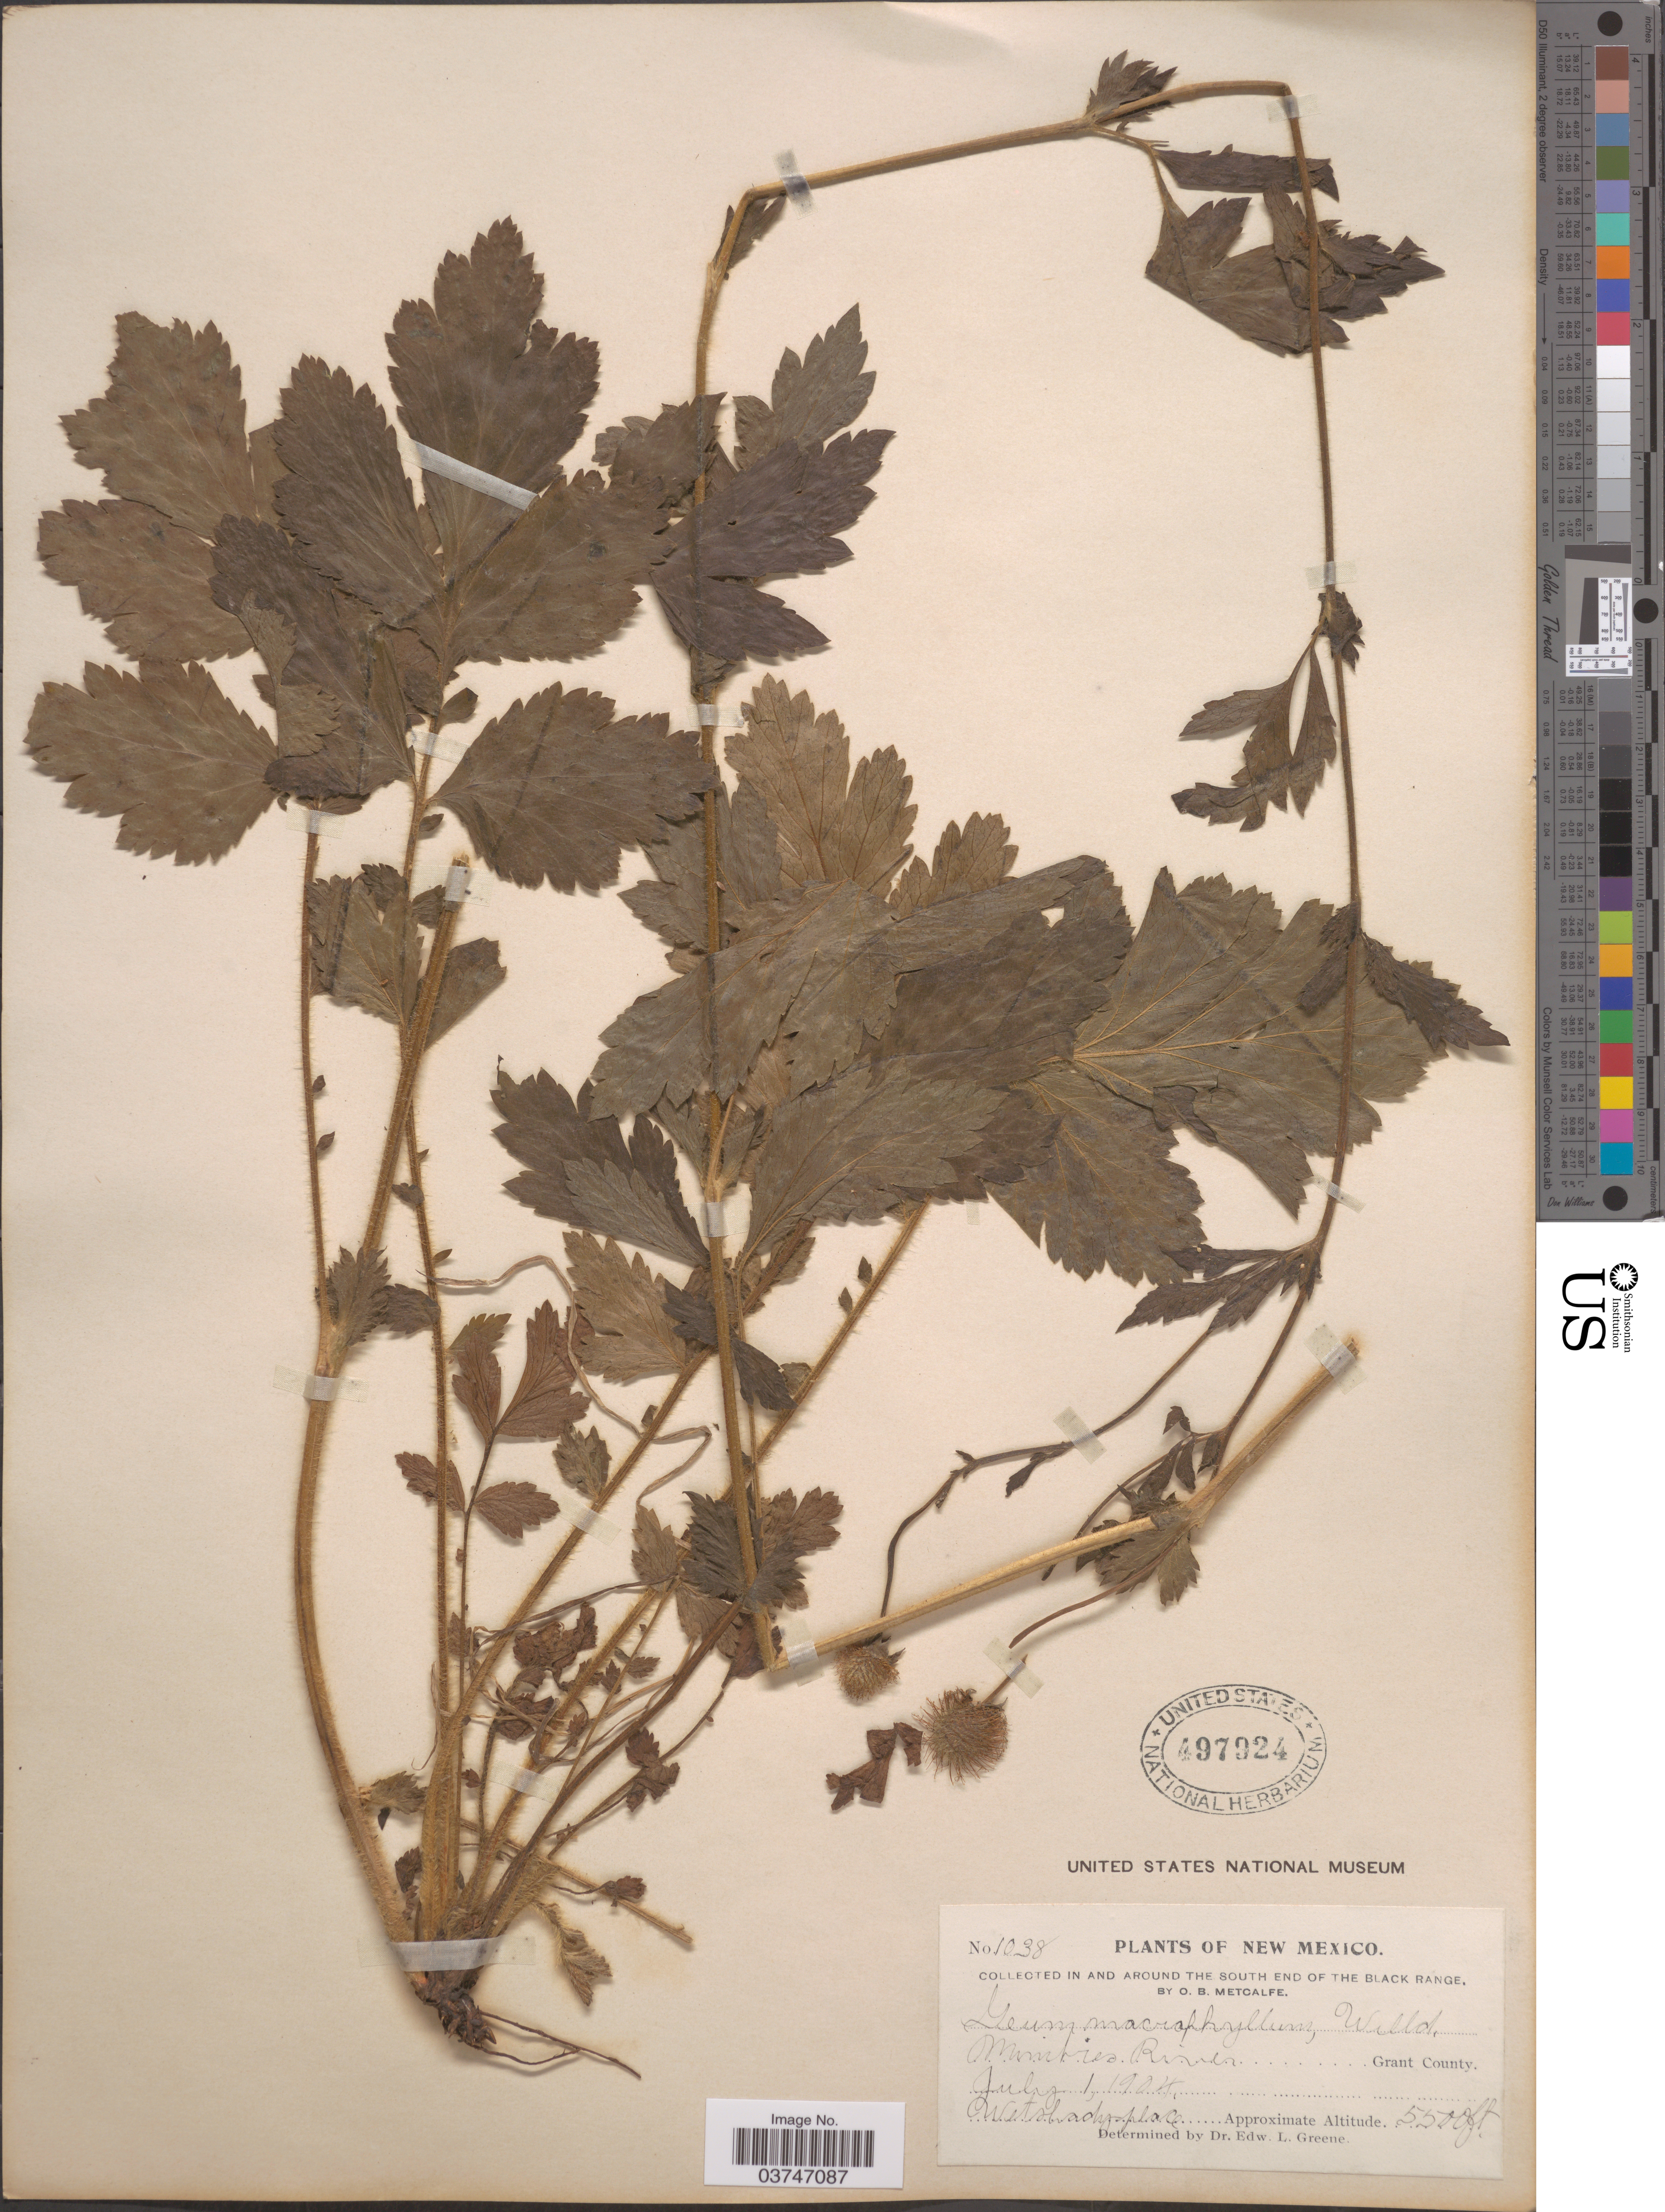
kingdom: Plantae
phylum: Tracheophyta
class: Magnoliopsida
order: Rosales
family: Rosaceae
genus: Geum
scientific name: Geum aleppicum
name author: Jacq.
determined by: Strong, Mark T., (BOT), Smithsonian Institution - National Museum of Natural History (UNITED STATES)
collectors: O. B. Metcalfe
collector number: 1038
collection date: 1904-07-01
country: United States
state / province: New Mexico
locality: In and around the South end of the Black Range. Mimbres River, Grant County.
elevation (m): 1676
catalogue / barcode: US 497924